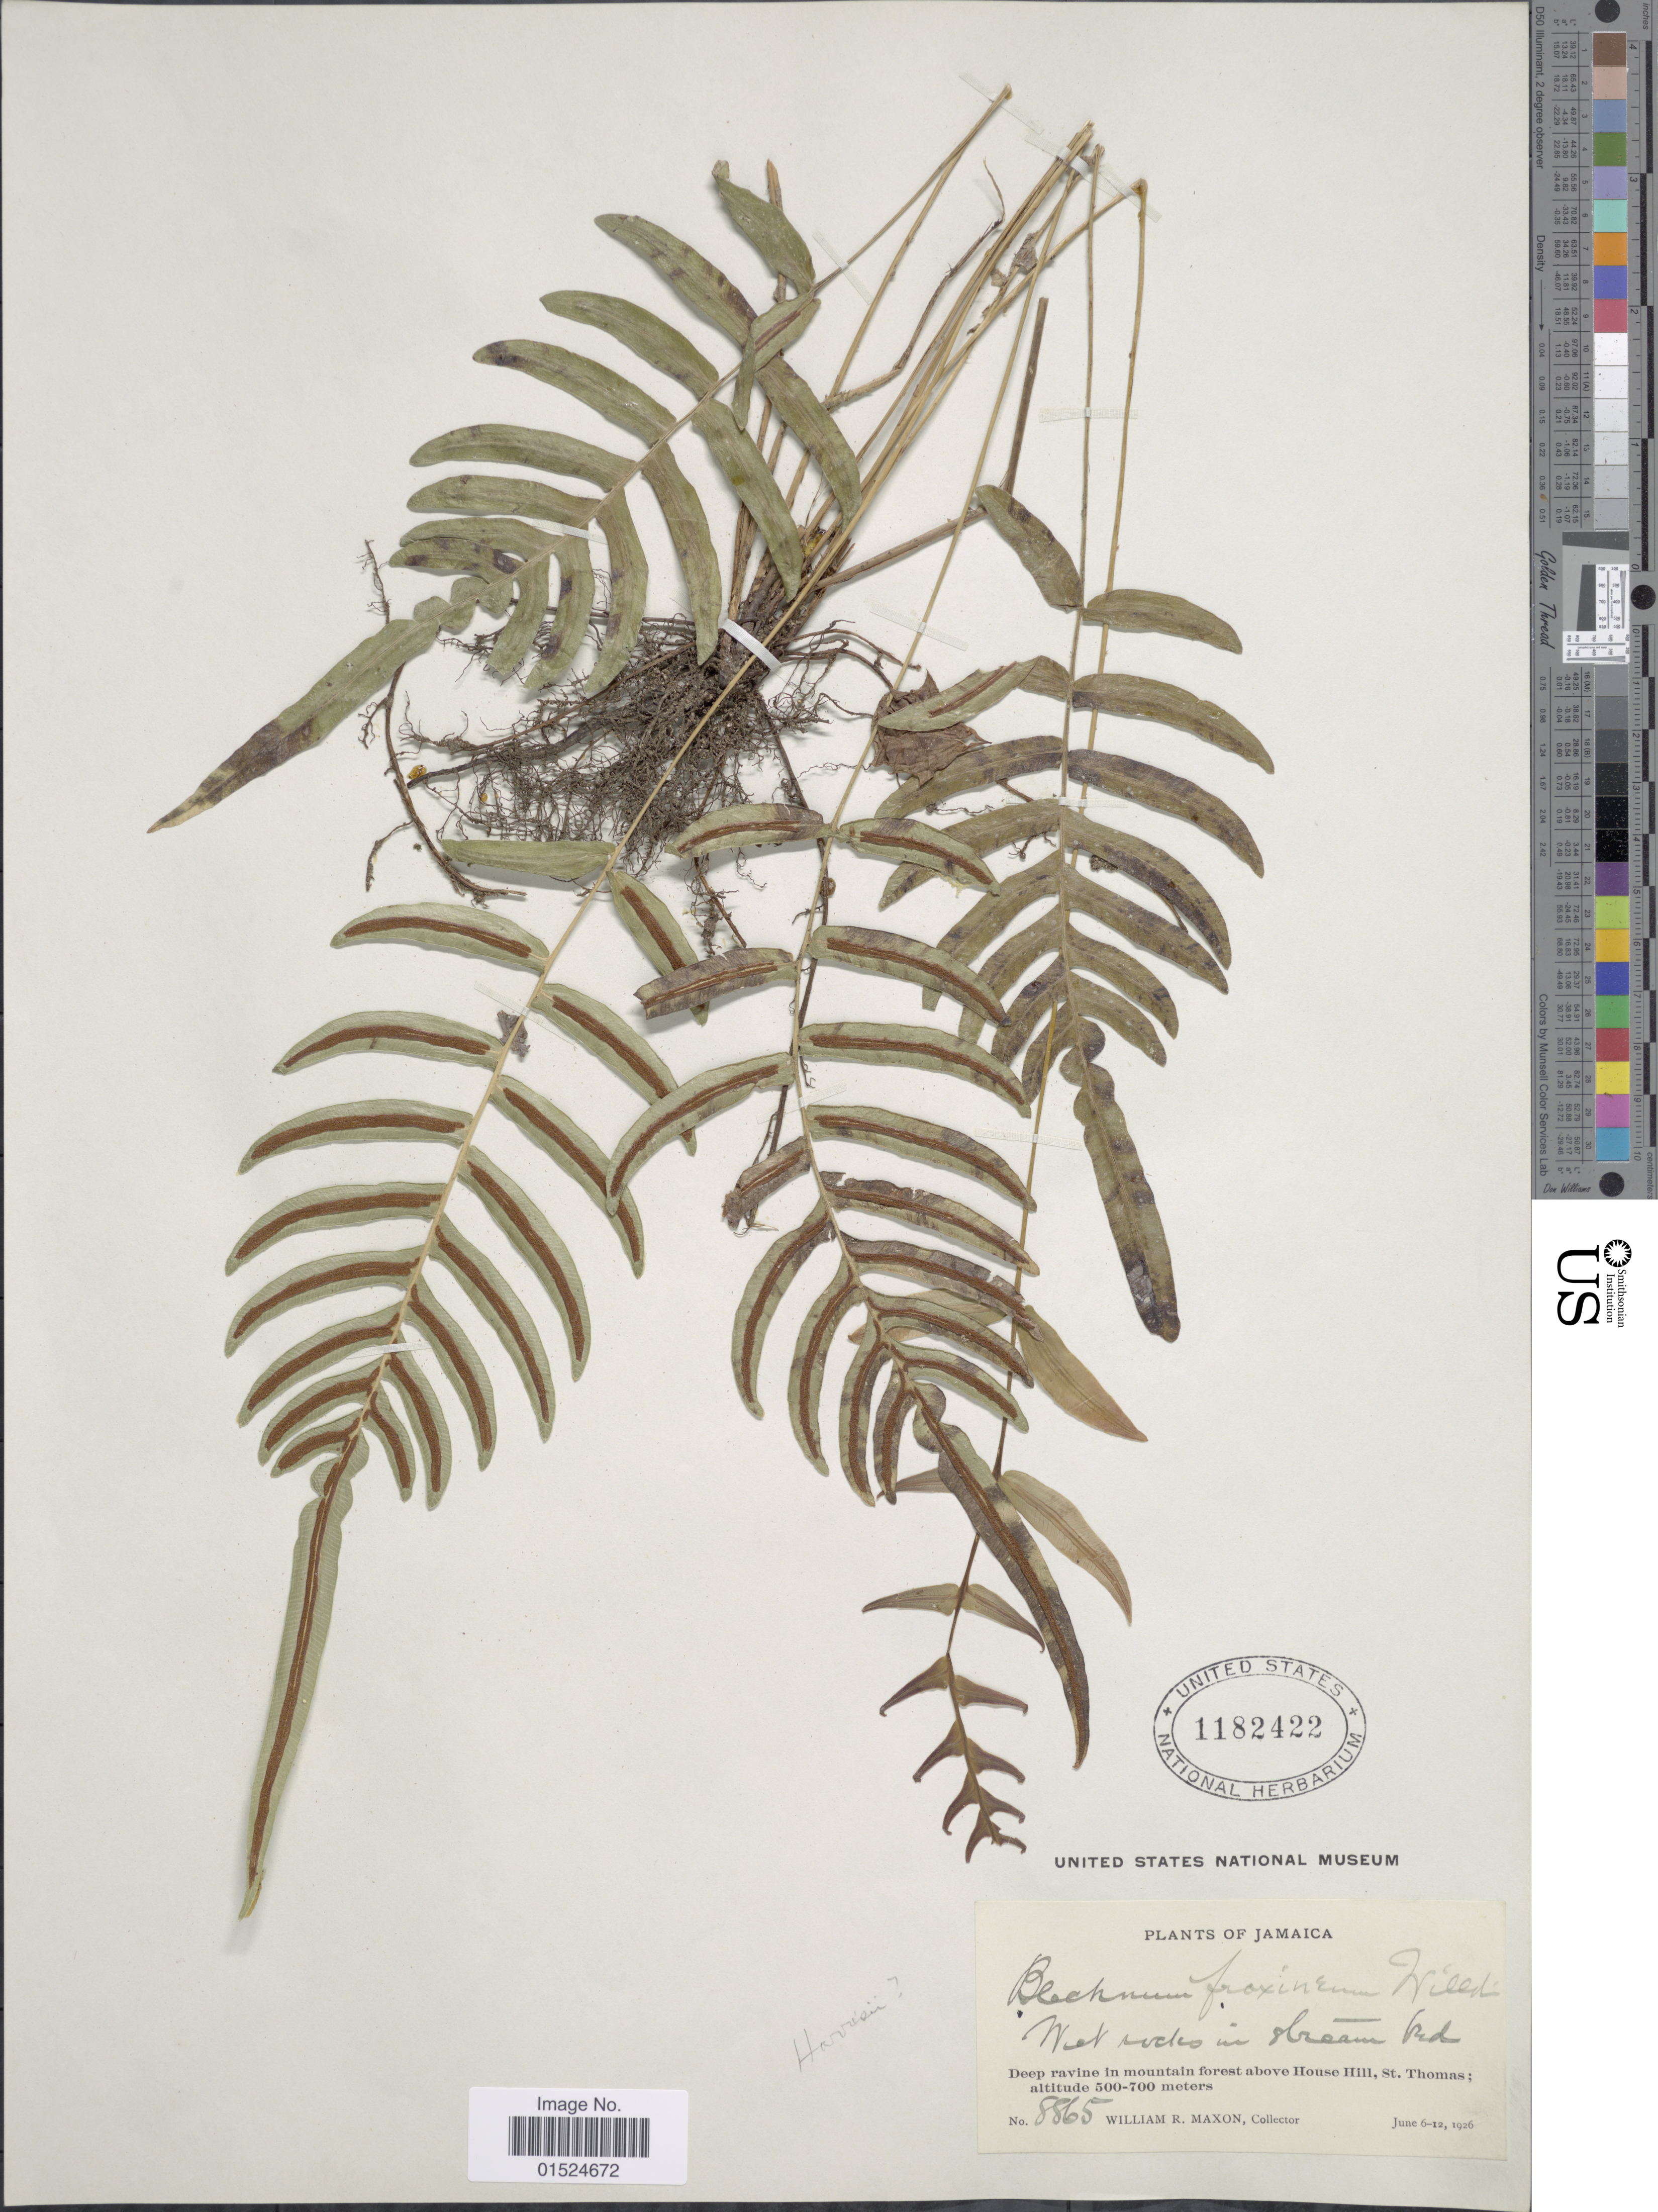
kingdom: Plantae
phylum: Tracheophyta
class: Polypodiopsida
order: Polypodiales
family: Blechnaceae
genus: Blechnum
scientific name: Blechnum x antillanum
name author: Proctor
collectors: W. R. Maxon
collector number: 8865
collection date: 1926-06-06/1926-06-12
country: Jamaica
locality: Deep ravine in mountain forest above House Hill, St. Thomas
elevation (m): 500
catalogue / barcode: US 1182422